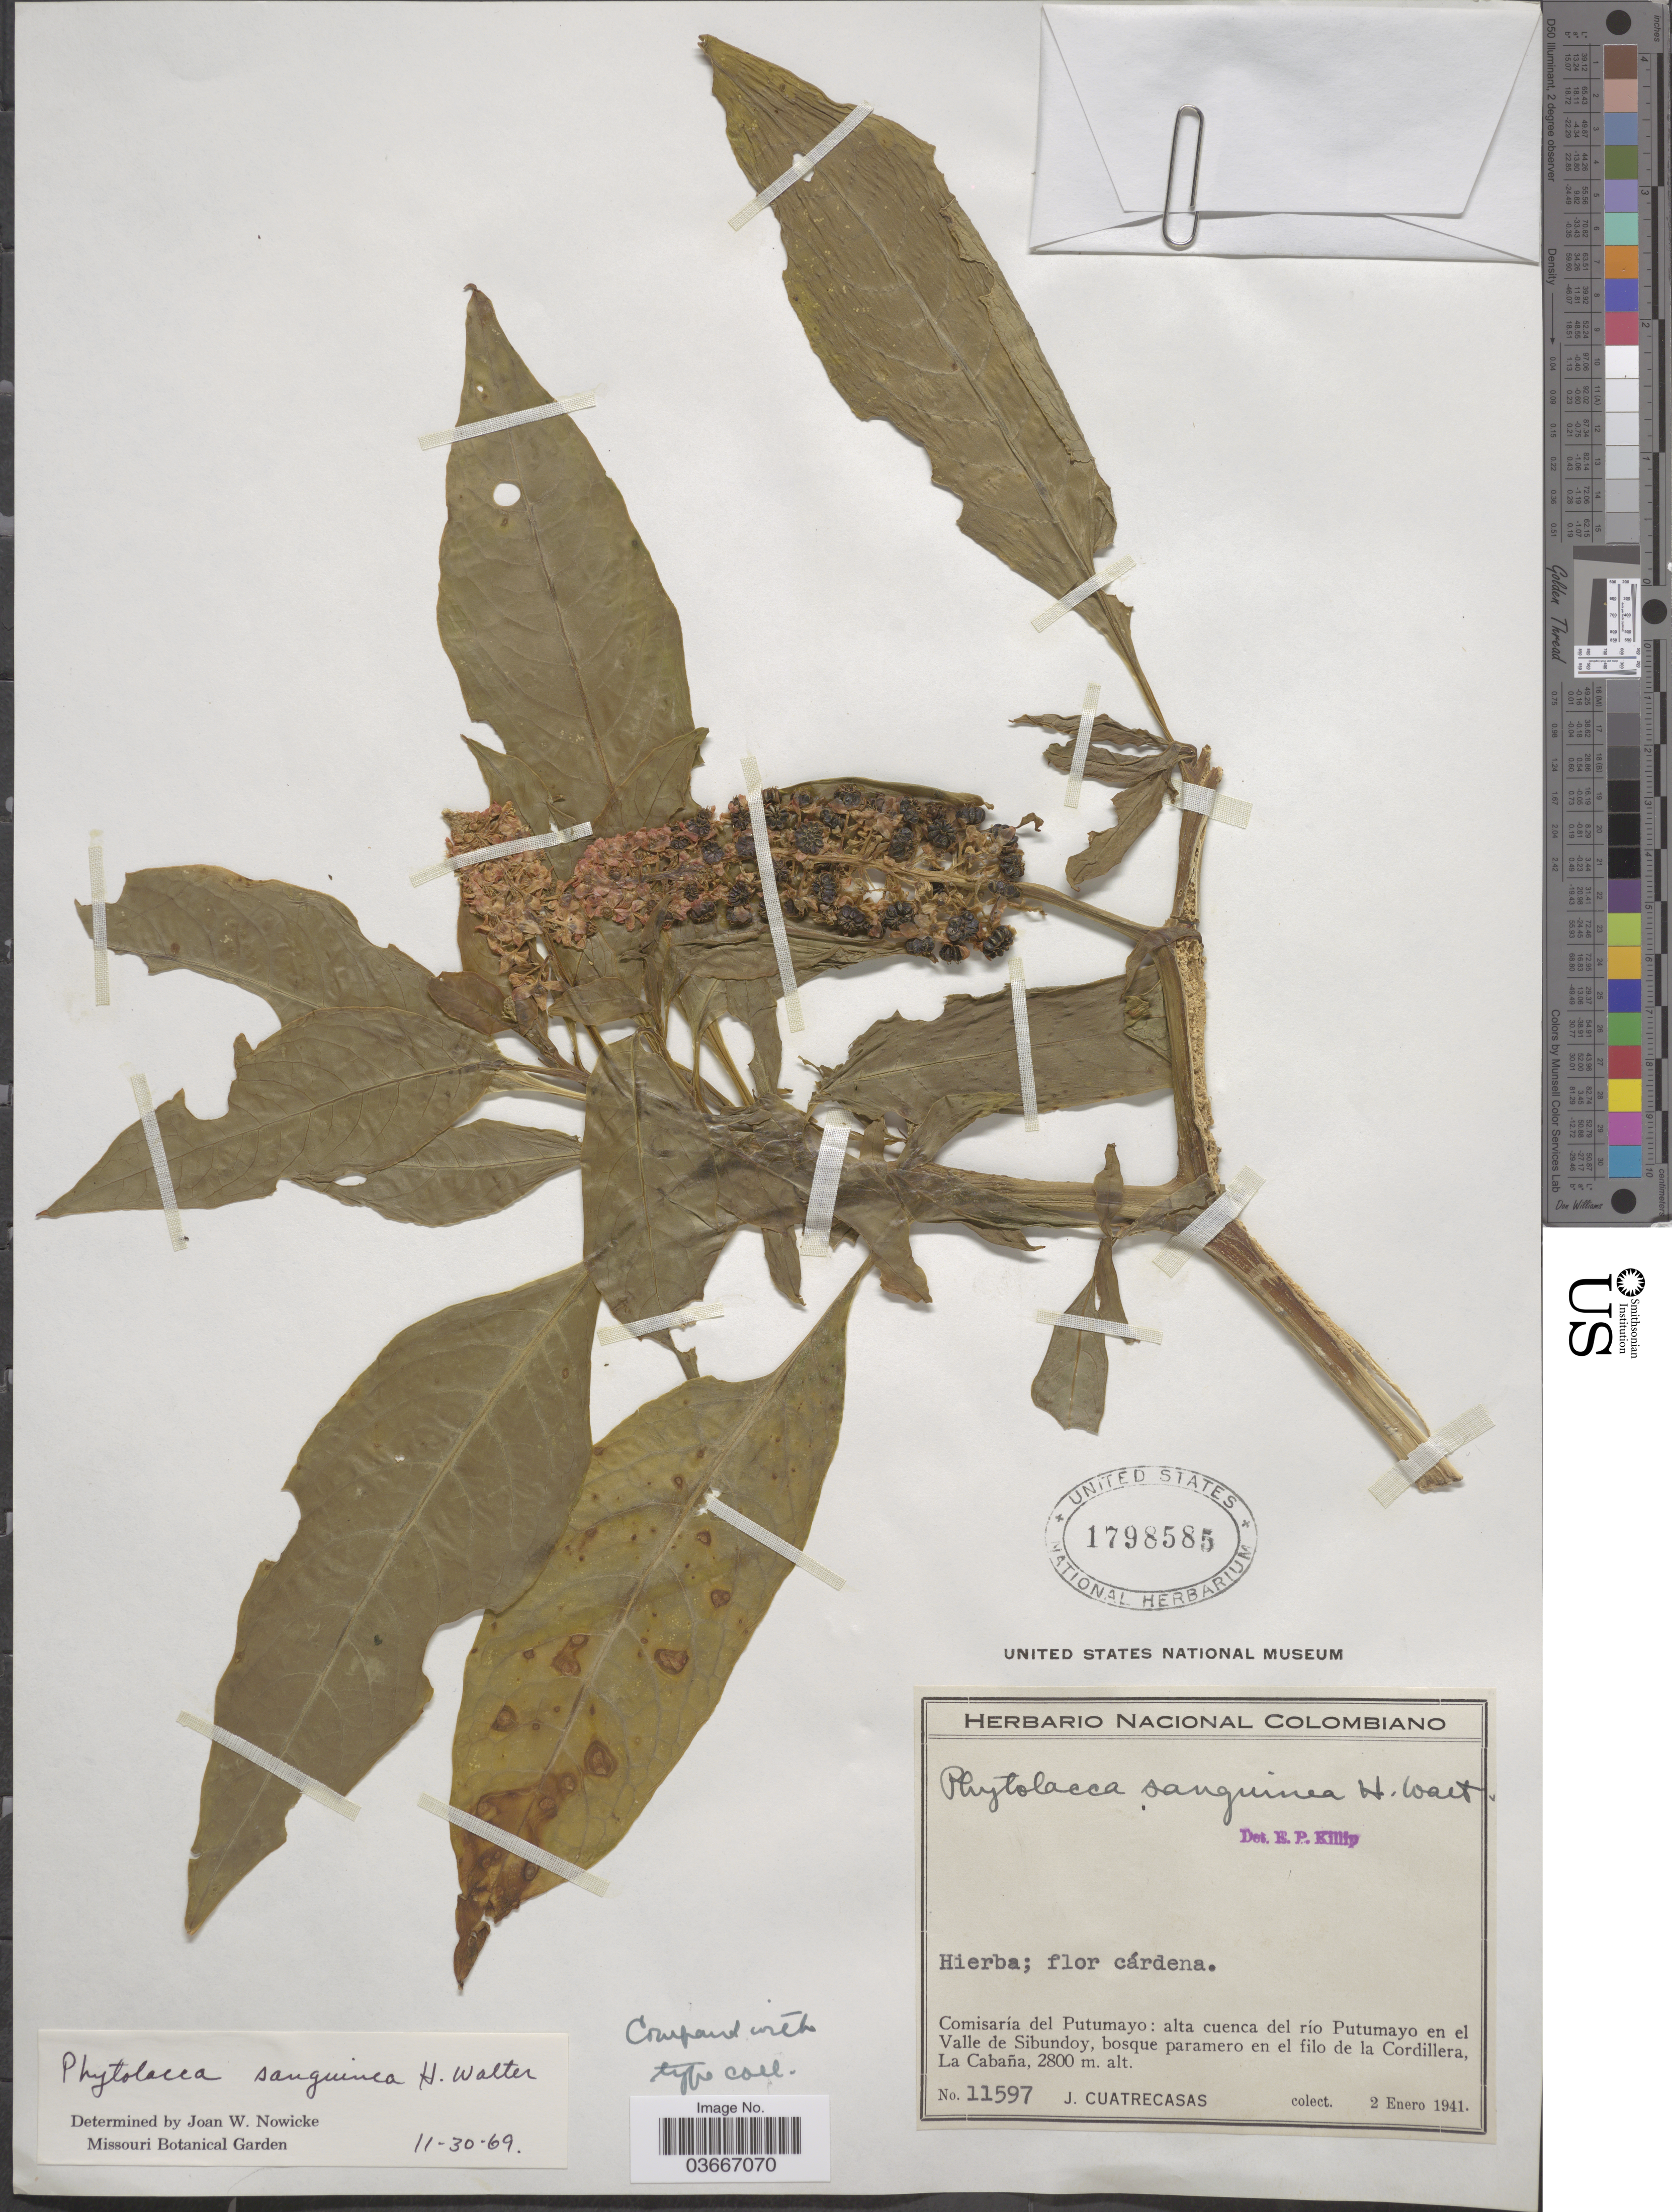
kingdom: Plantae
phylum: Tracheophyta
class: Magnoliopsida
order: Caryophyllales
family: Phytolaccaceae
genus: Phytolacca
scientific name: Phytolacca sanguinea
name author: H. Walter in Engl.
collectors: J. Cuatrecasas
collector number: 11597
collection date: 1941-01-02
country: Colombia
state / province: Putumayo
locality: Comisaría del Putumayo: alta cuenca del río Putumayo en el Valle de Sibundoy, bosque paramero en el filo de la Cordillera, La Cabaña.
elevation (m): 2800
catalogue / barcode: US 1798585